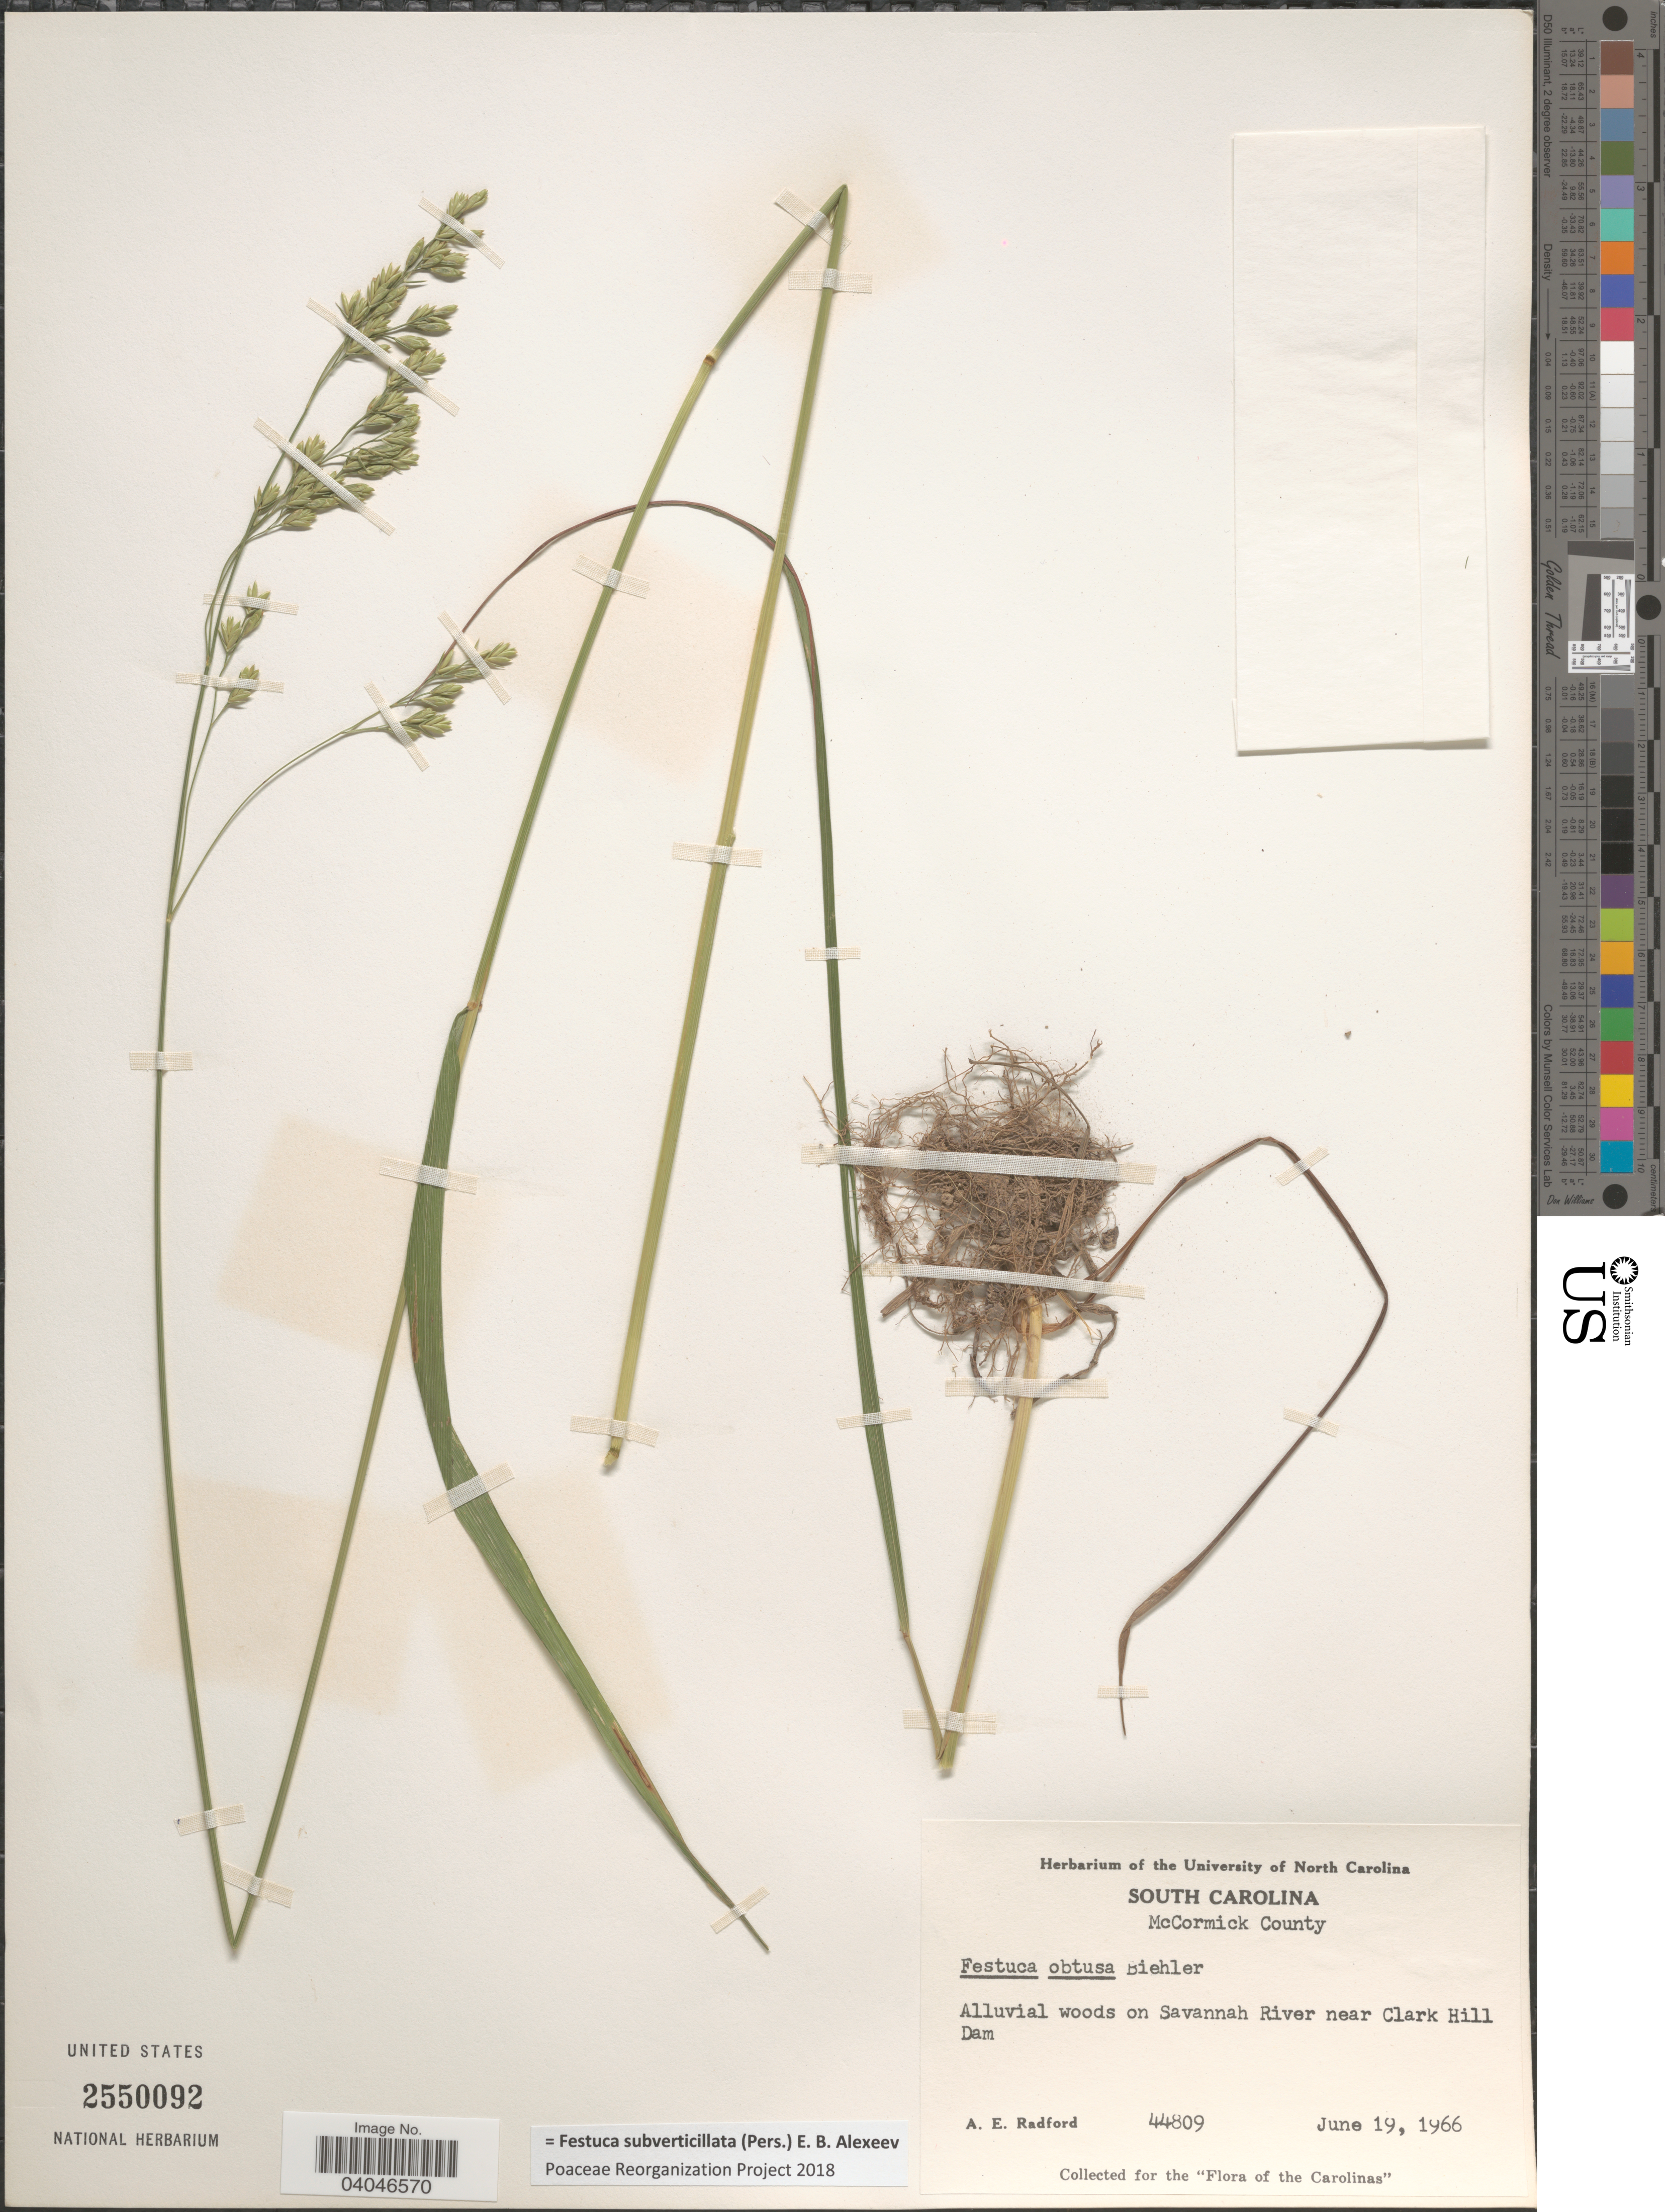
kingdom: Plantae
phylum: Tracheophyta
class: Liliopsida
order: Poales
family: Poaceae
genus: Festuca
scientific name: Festuca subverticillata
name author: (Pers.) E.B. Alexeev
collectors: A. Redford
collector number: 44809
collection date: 1966-06-19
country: United States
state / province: South Carolina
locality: McCormick County. Alluvial woods on Savannah River near Clark Hill Dam.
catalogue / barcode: US 2550092